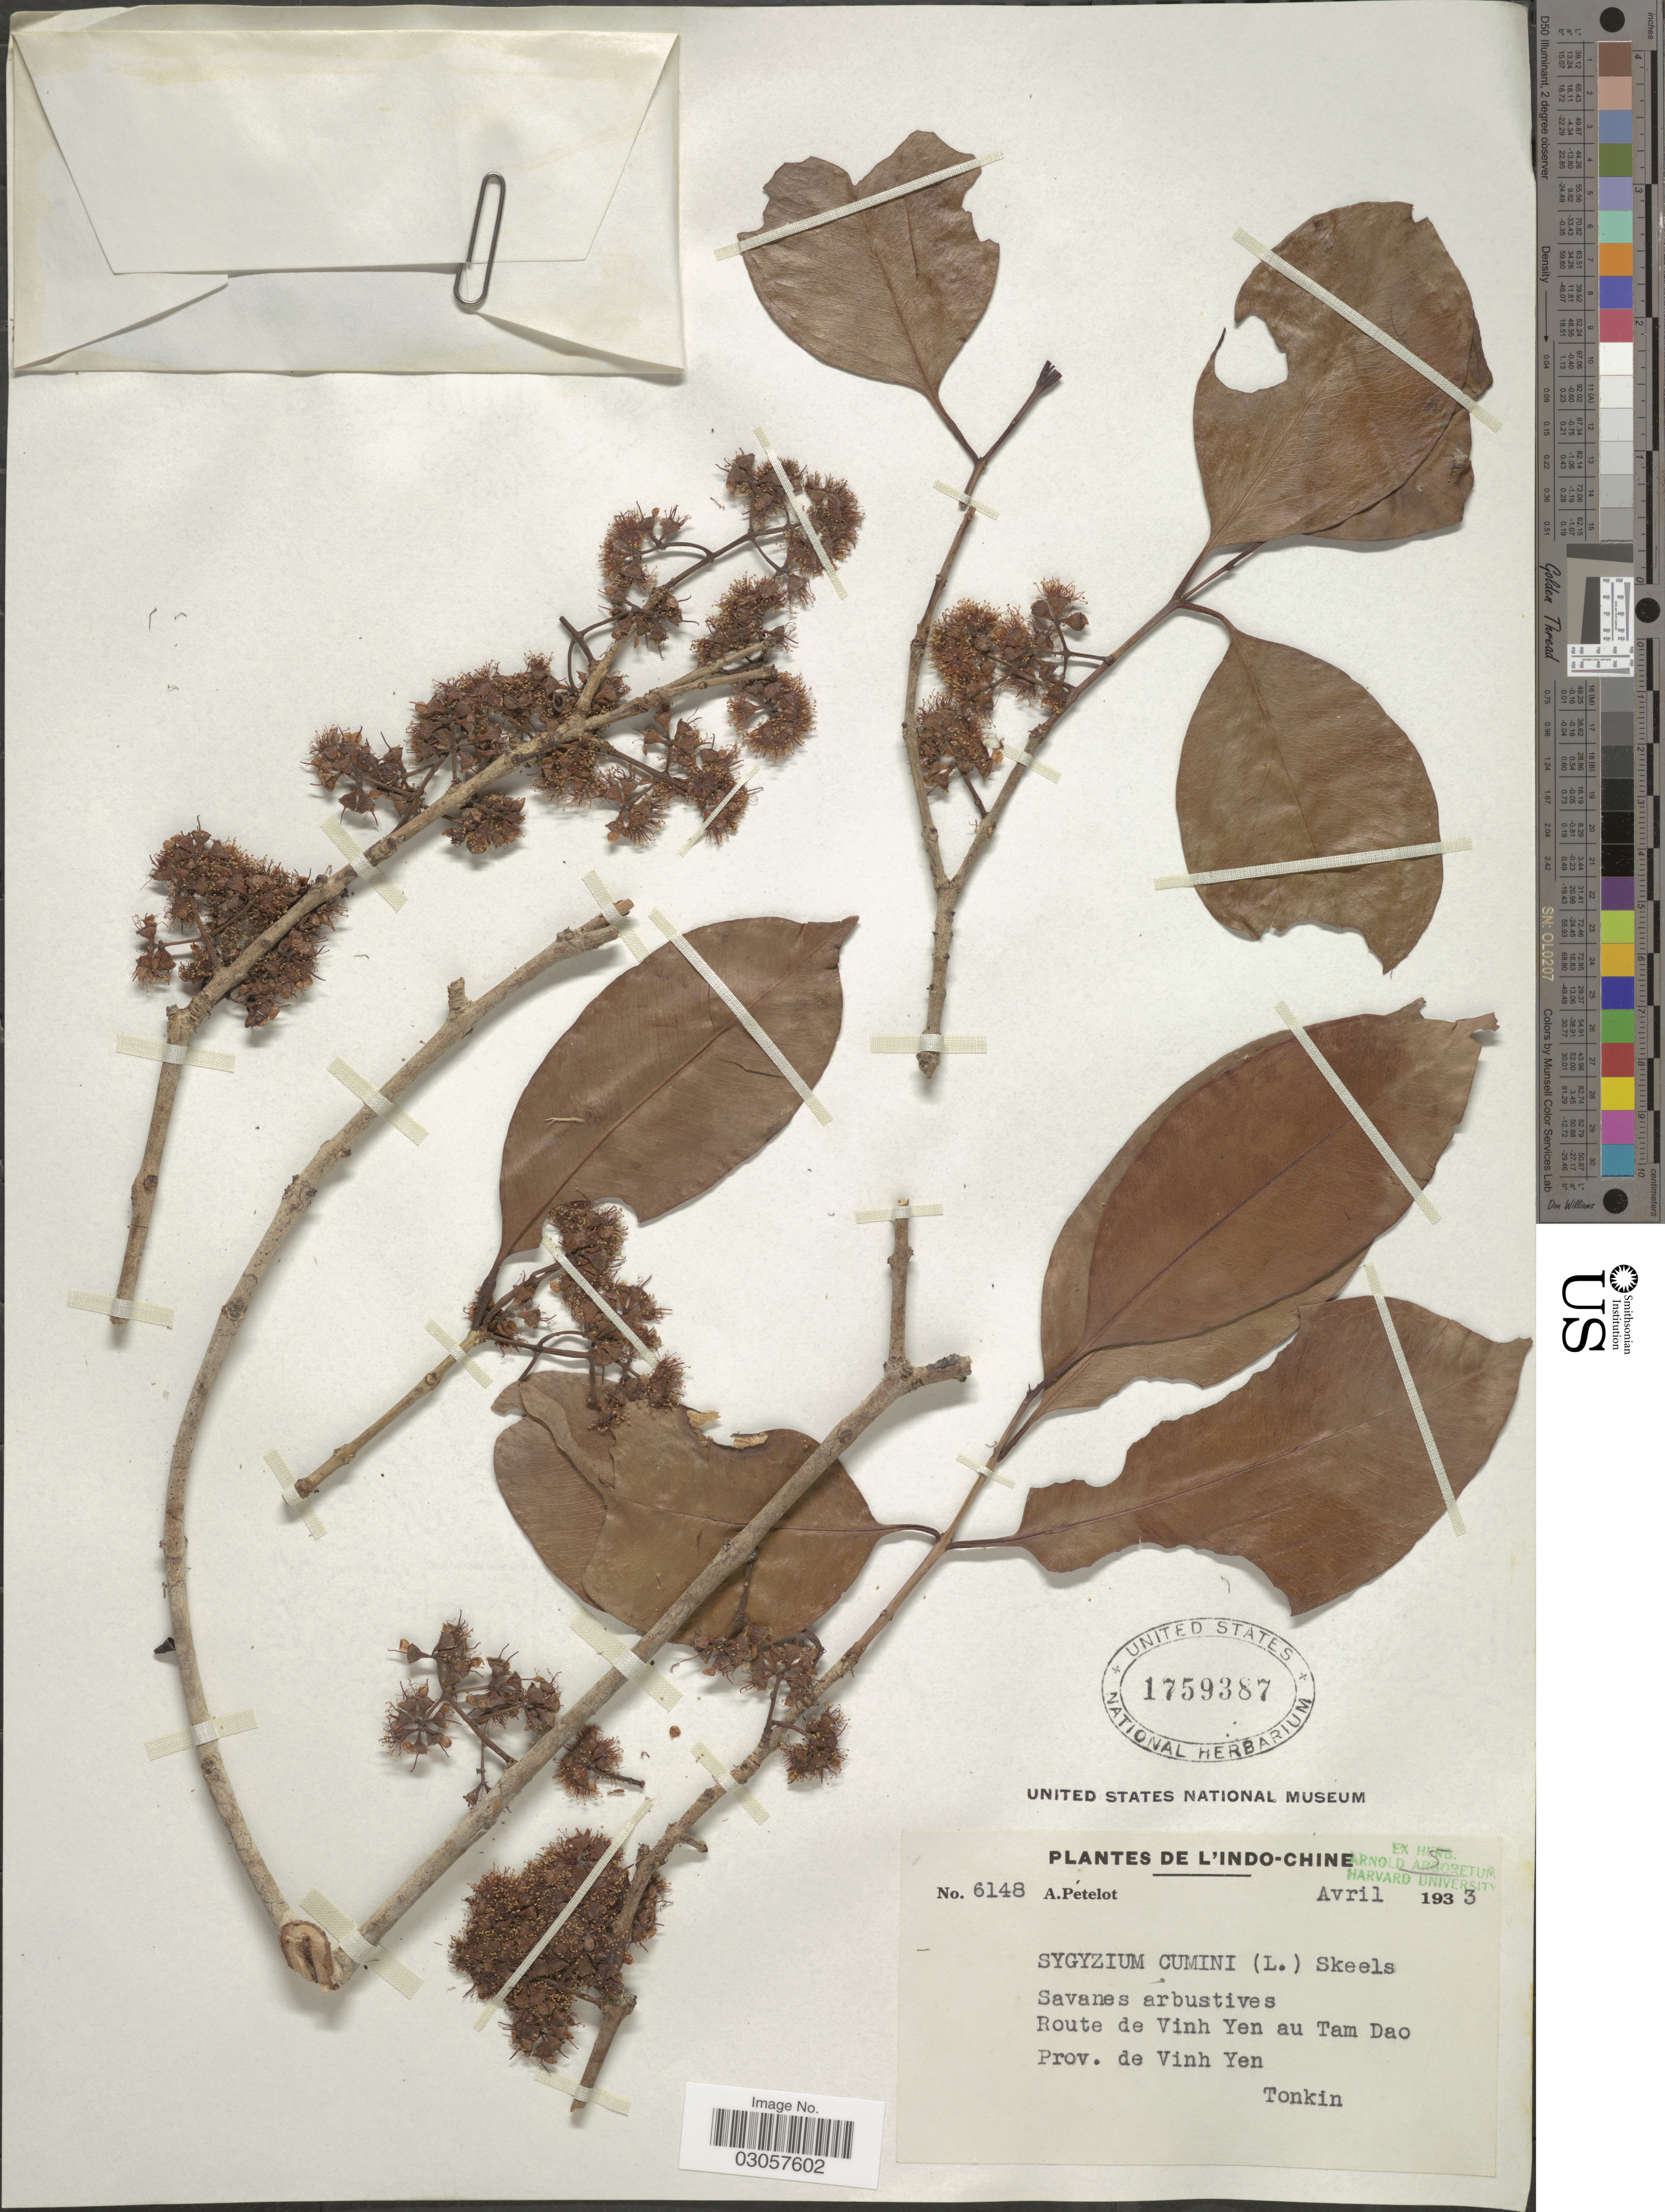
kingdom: Plantae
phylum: Tracheophyta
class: Magnoliopsida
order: Myrtales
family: Myrtaceae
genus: Syzygium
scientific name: Syzygium cumini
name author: (L.) Skeels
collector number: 6148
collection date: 1933-04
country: Vietnam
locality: Indo-Chine. Route de Vinh Yen au Tam Dao. Prov. de Vinh Yen.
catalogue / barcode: US 1759387